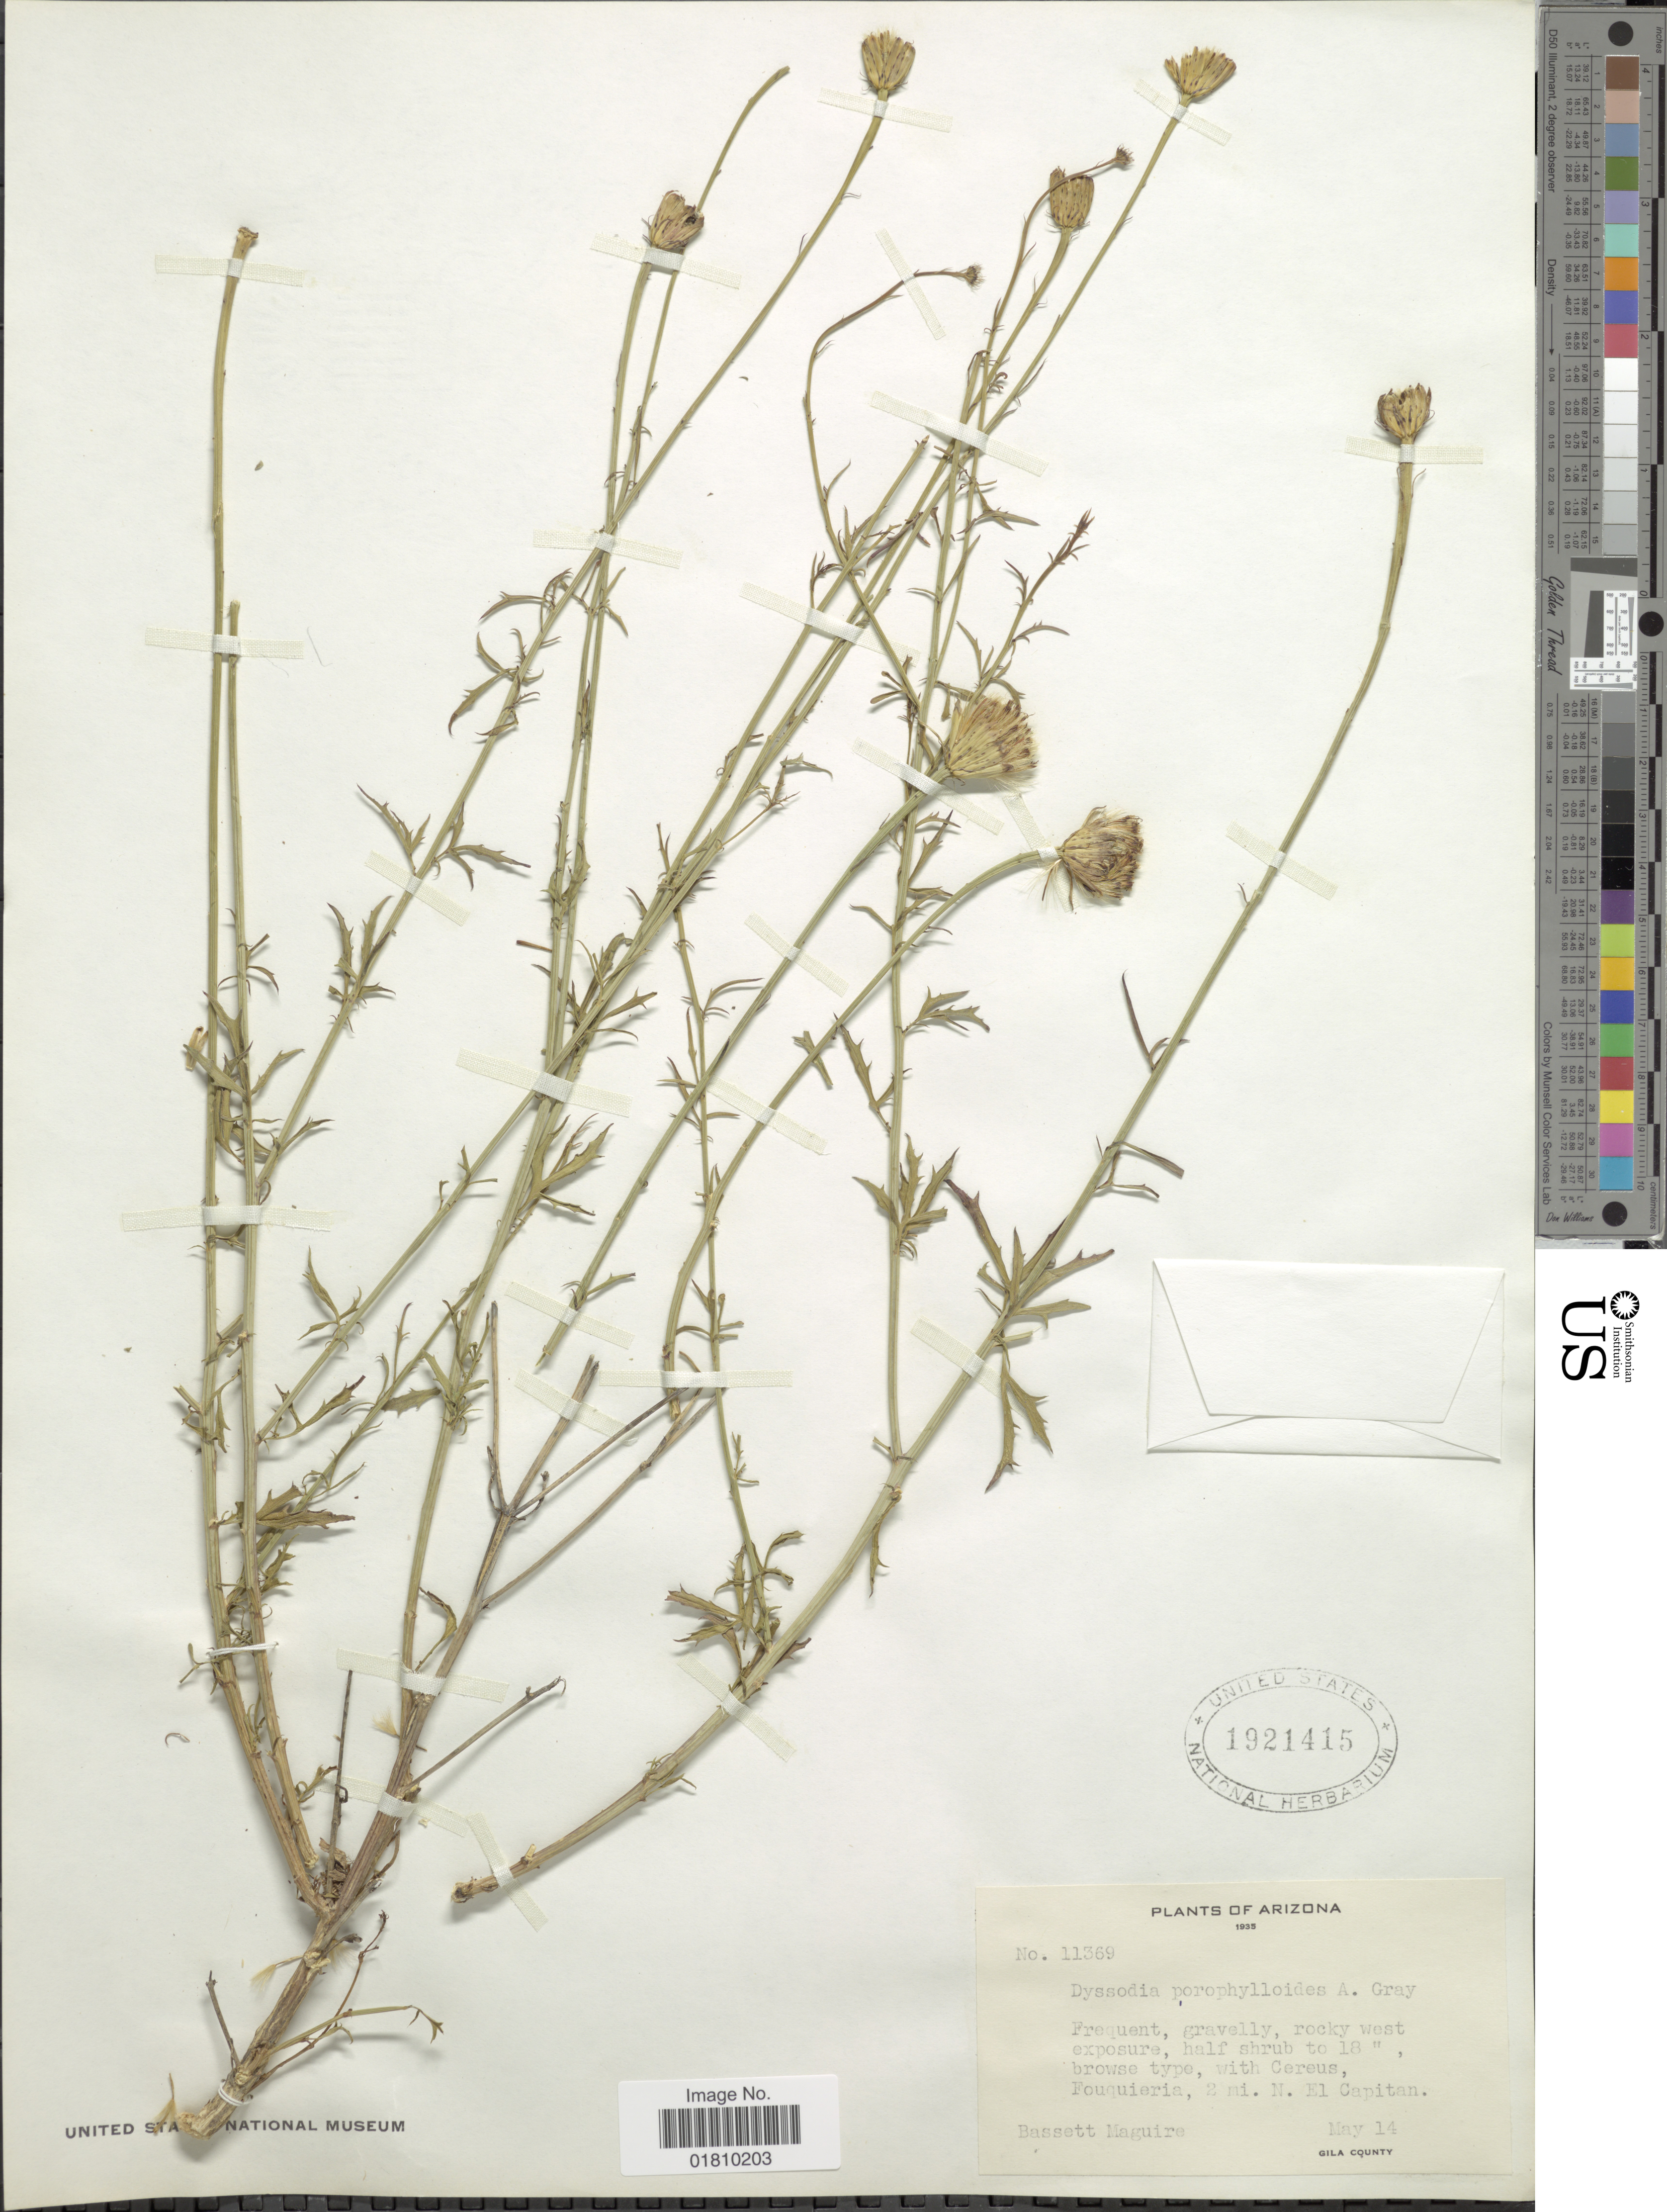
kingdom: Plantae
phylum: Tracheophyta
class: Magnoliopsida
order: Asterales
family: Asteraceae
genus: Adenophyllum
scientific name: Adenophyllum porophylloides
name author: (A. Gray) Strother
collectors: B. Maguire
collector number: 11369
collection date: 1935-05-14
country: United States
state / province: Arizona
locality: Frequent, gravelly, rocky west exposure, 2 mi. N. El Capitan, Gila County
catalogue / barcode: US 1921415